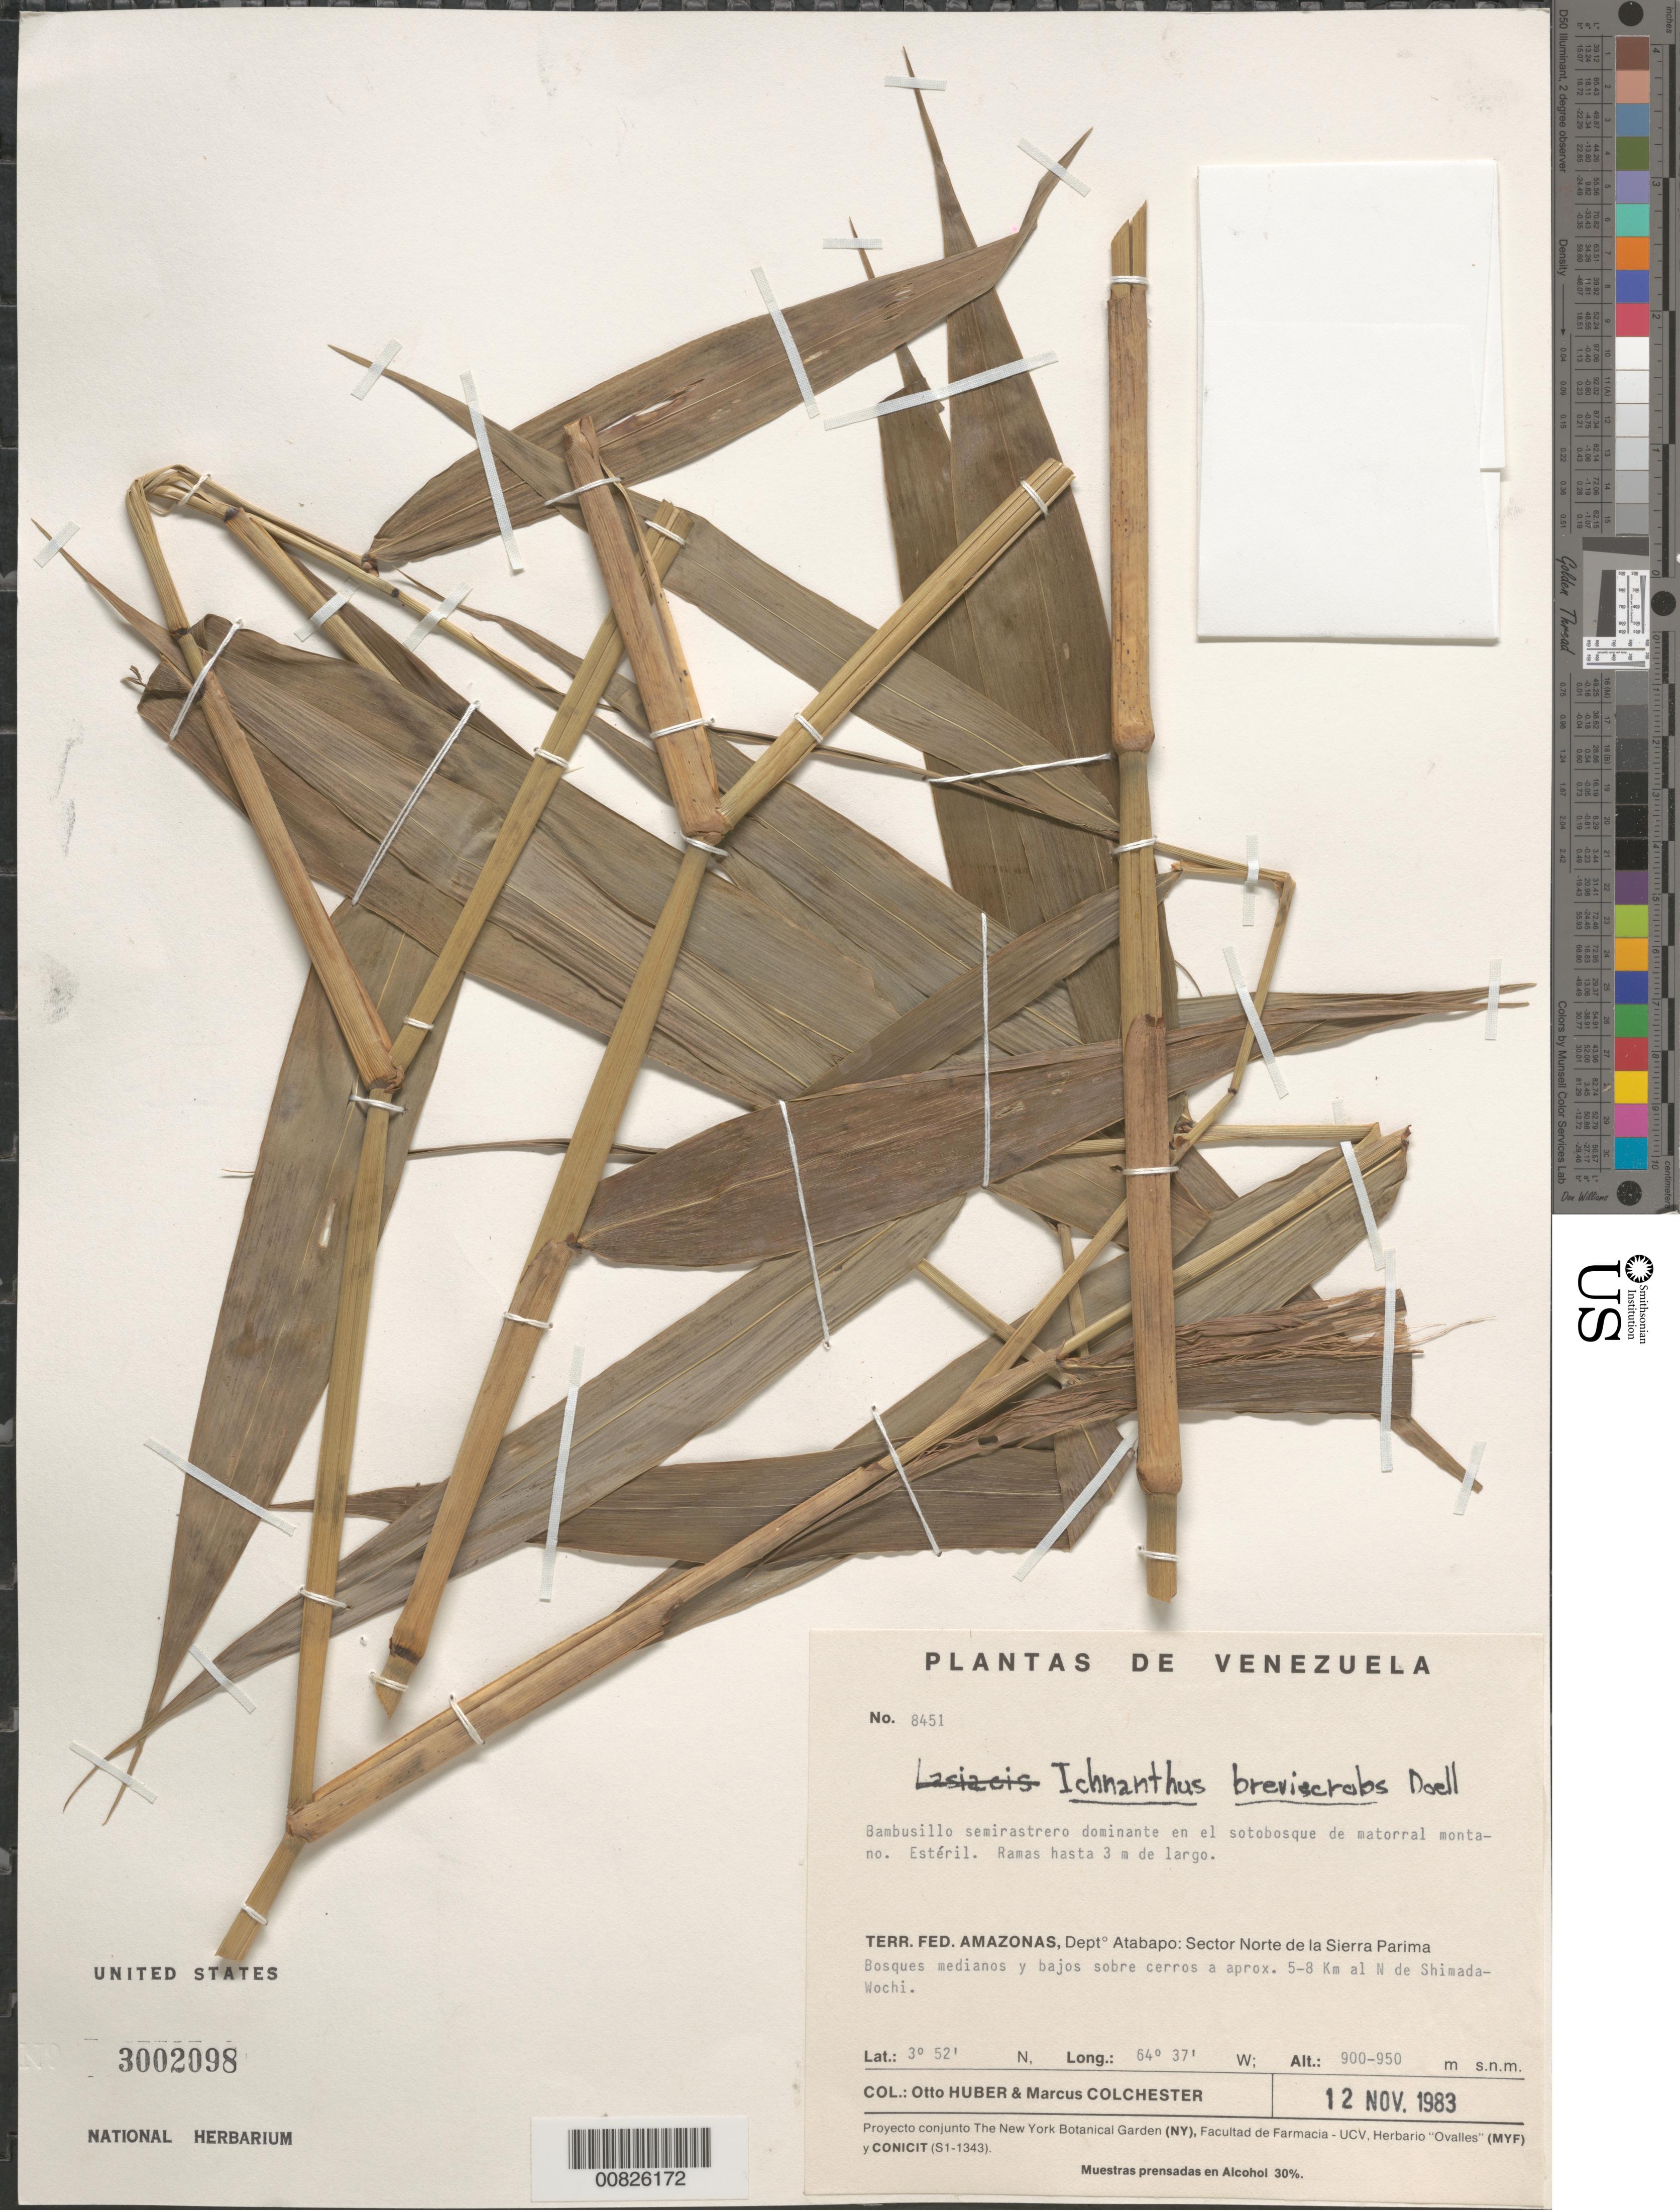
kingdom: Plantae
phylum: Tracheophyta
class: Liliopsida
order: Poales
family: Poaceae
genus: Ichnanthus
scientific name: Ichnanthus breviscrobs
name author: Döll in Mart.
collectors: O. Huber & M. Colchester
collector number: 8451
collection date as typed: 12-Nov-83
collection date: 1983-11-12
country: Venezuela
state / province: Amazonas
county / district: Atabapo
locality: Sierra Parima, Sector Norte, 5-8 km al N de Shimada-Wochi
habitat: Bosques medianos y bajos sobre cerros' dominante en el sotobosque de matorral montano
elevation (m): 900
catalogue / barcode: US 3002098